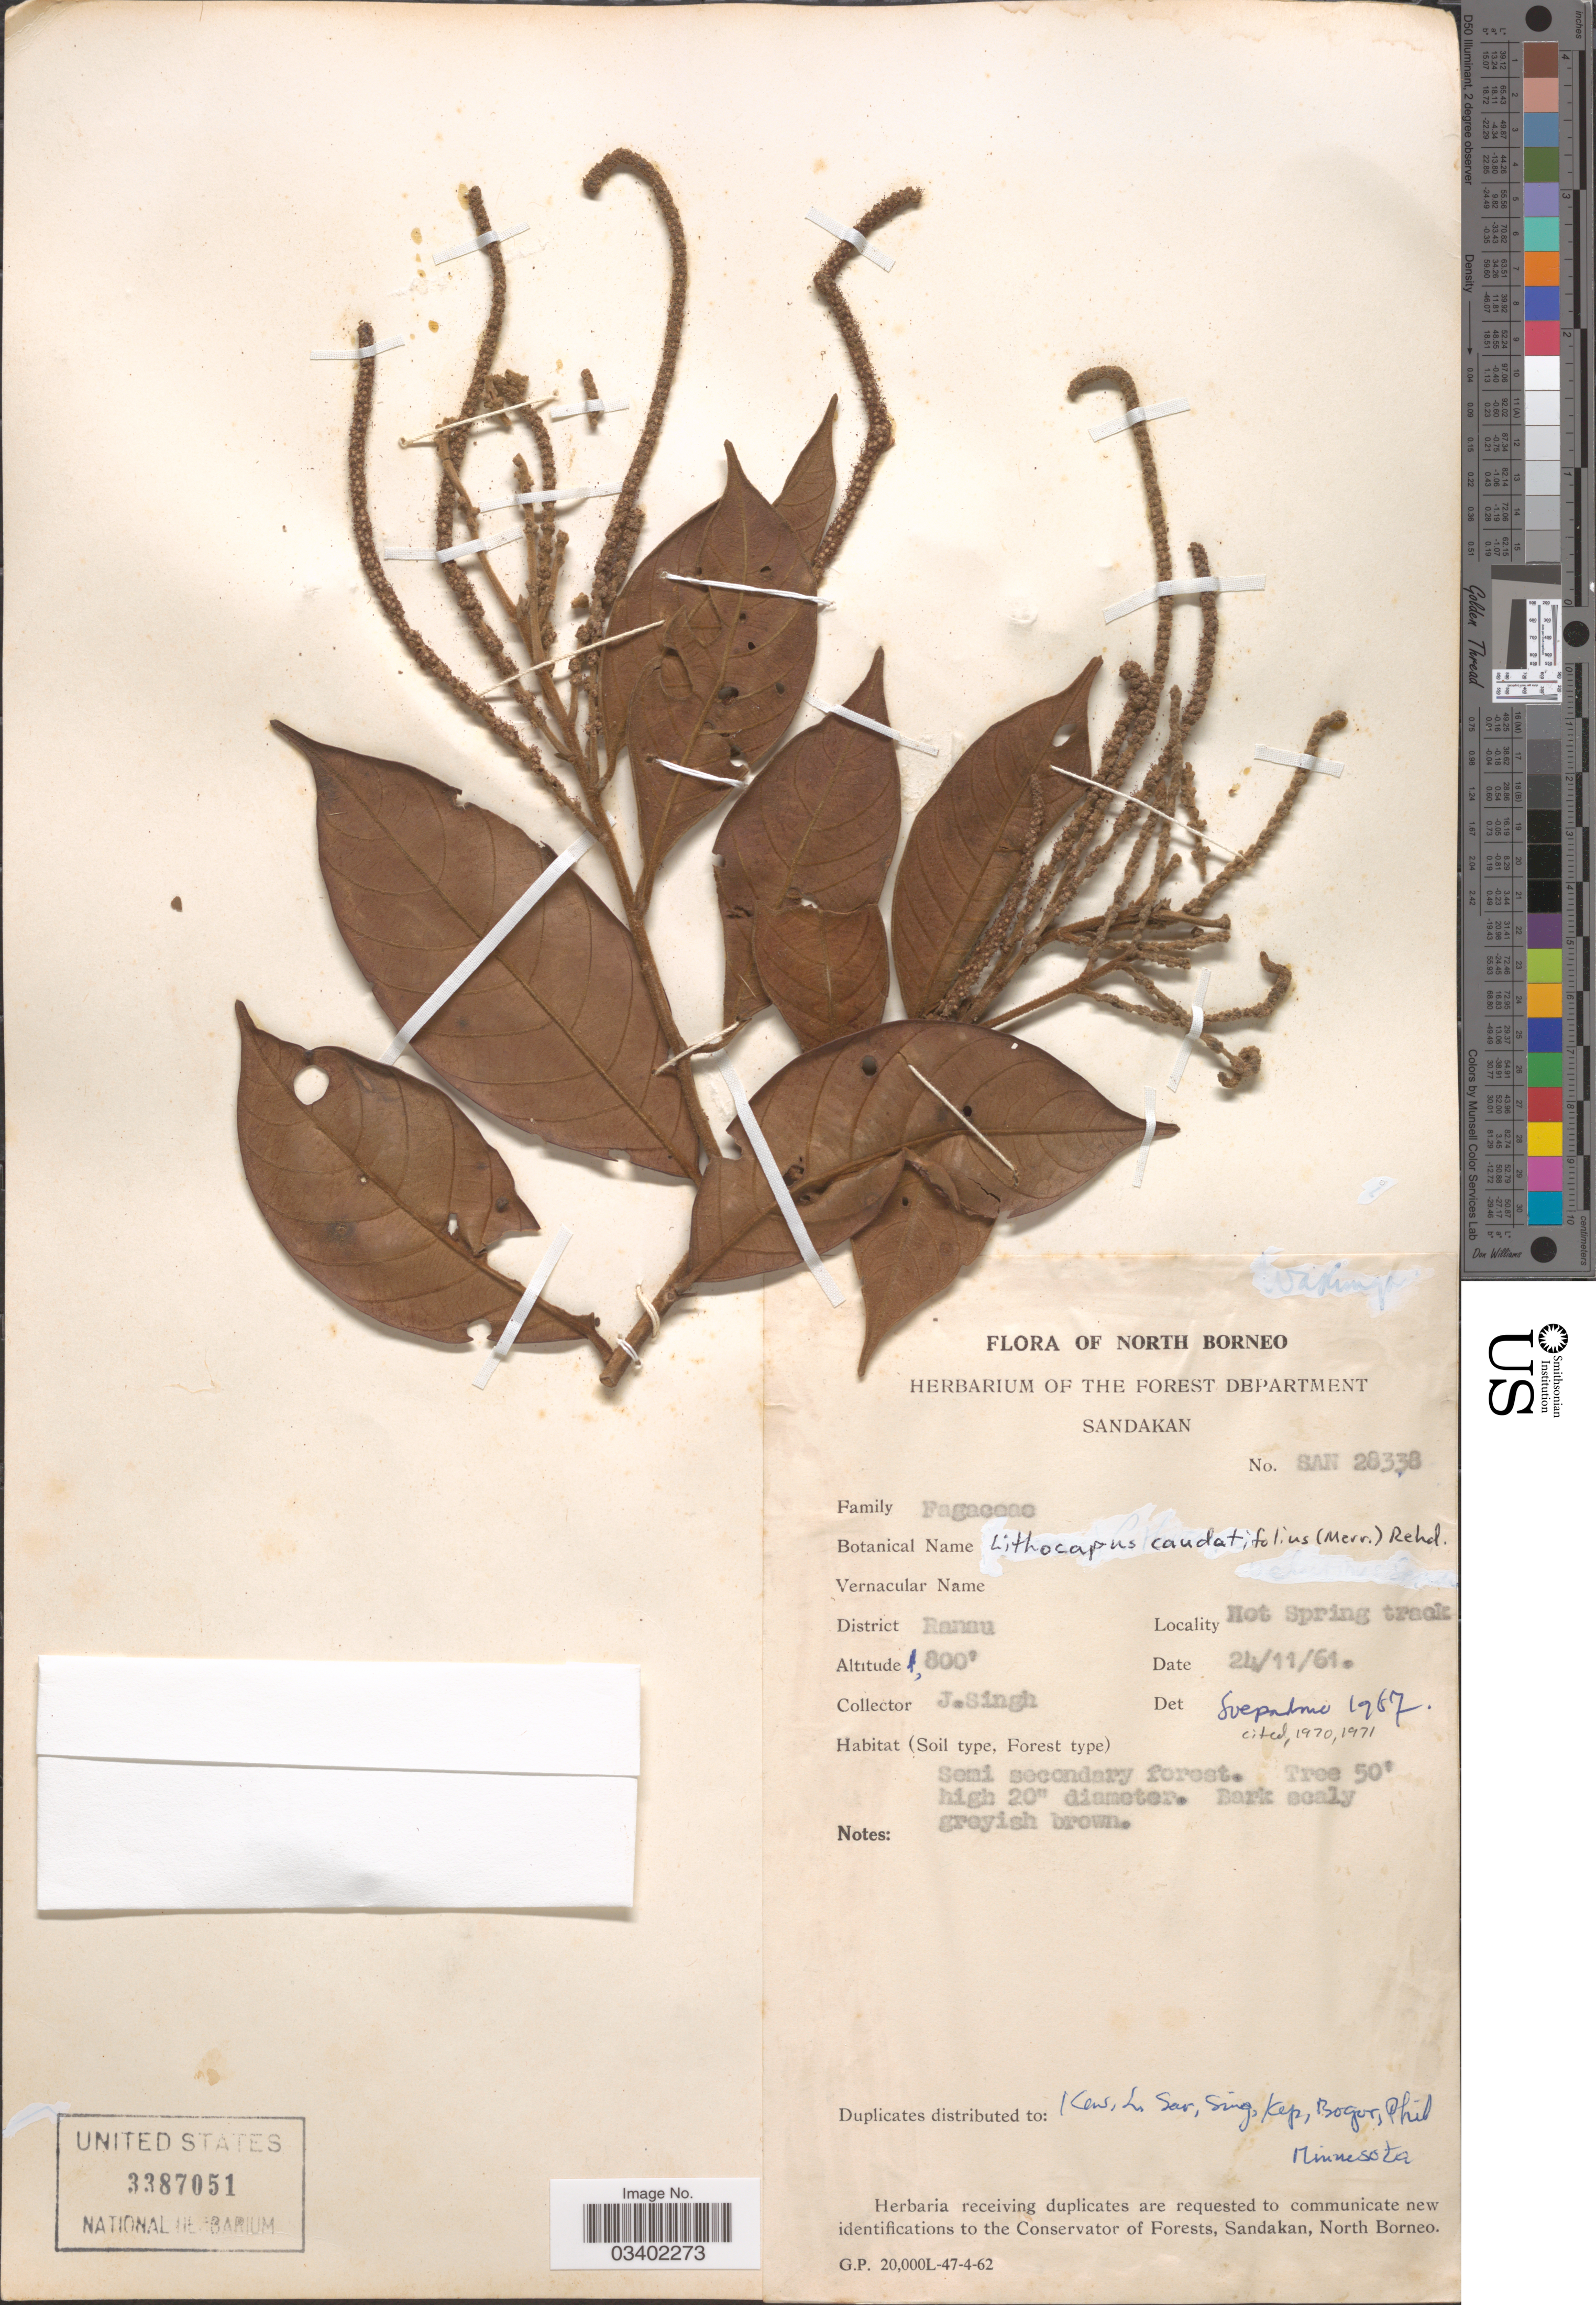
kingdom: Plantae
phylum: Tracheophyta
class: Magnoliopsida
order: Fagales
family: Fagaceae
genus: Lithocarpus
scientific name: Lithocarpus caudatifolius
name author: (Merr.) Rehder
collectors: J. Singh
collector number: SAN 28338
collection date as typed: Transcribed d/m/y: 24/11/61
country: Malaysia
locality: North Borneo. District Ranau. Hot Spring track.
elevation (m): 549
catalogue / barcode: US 3387051